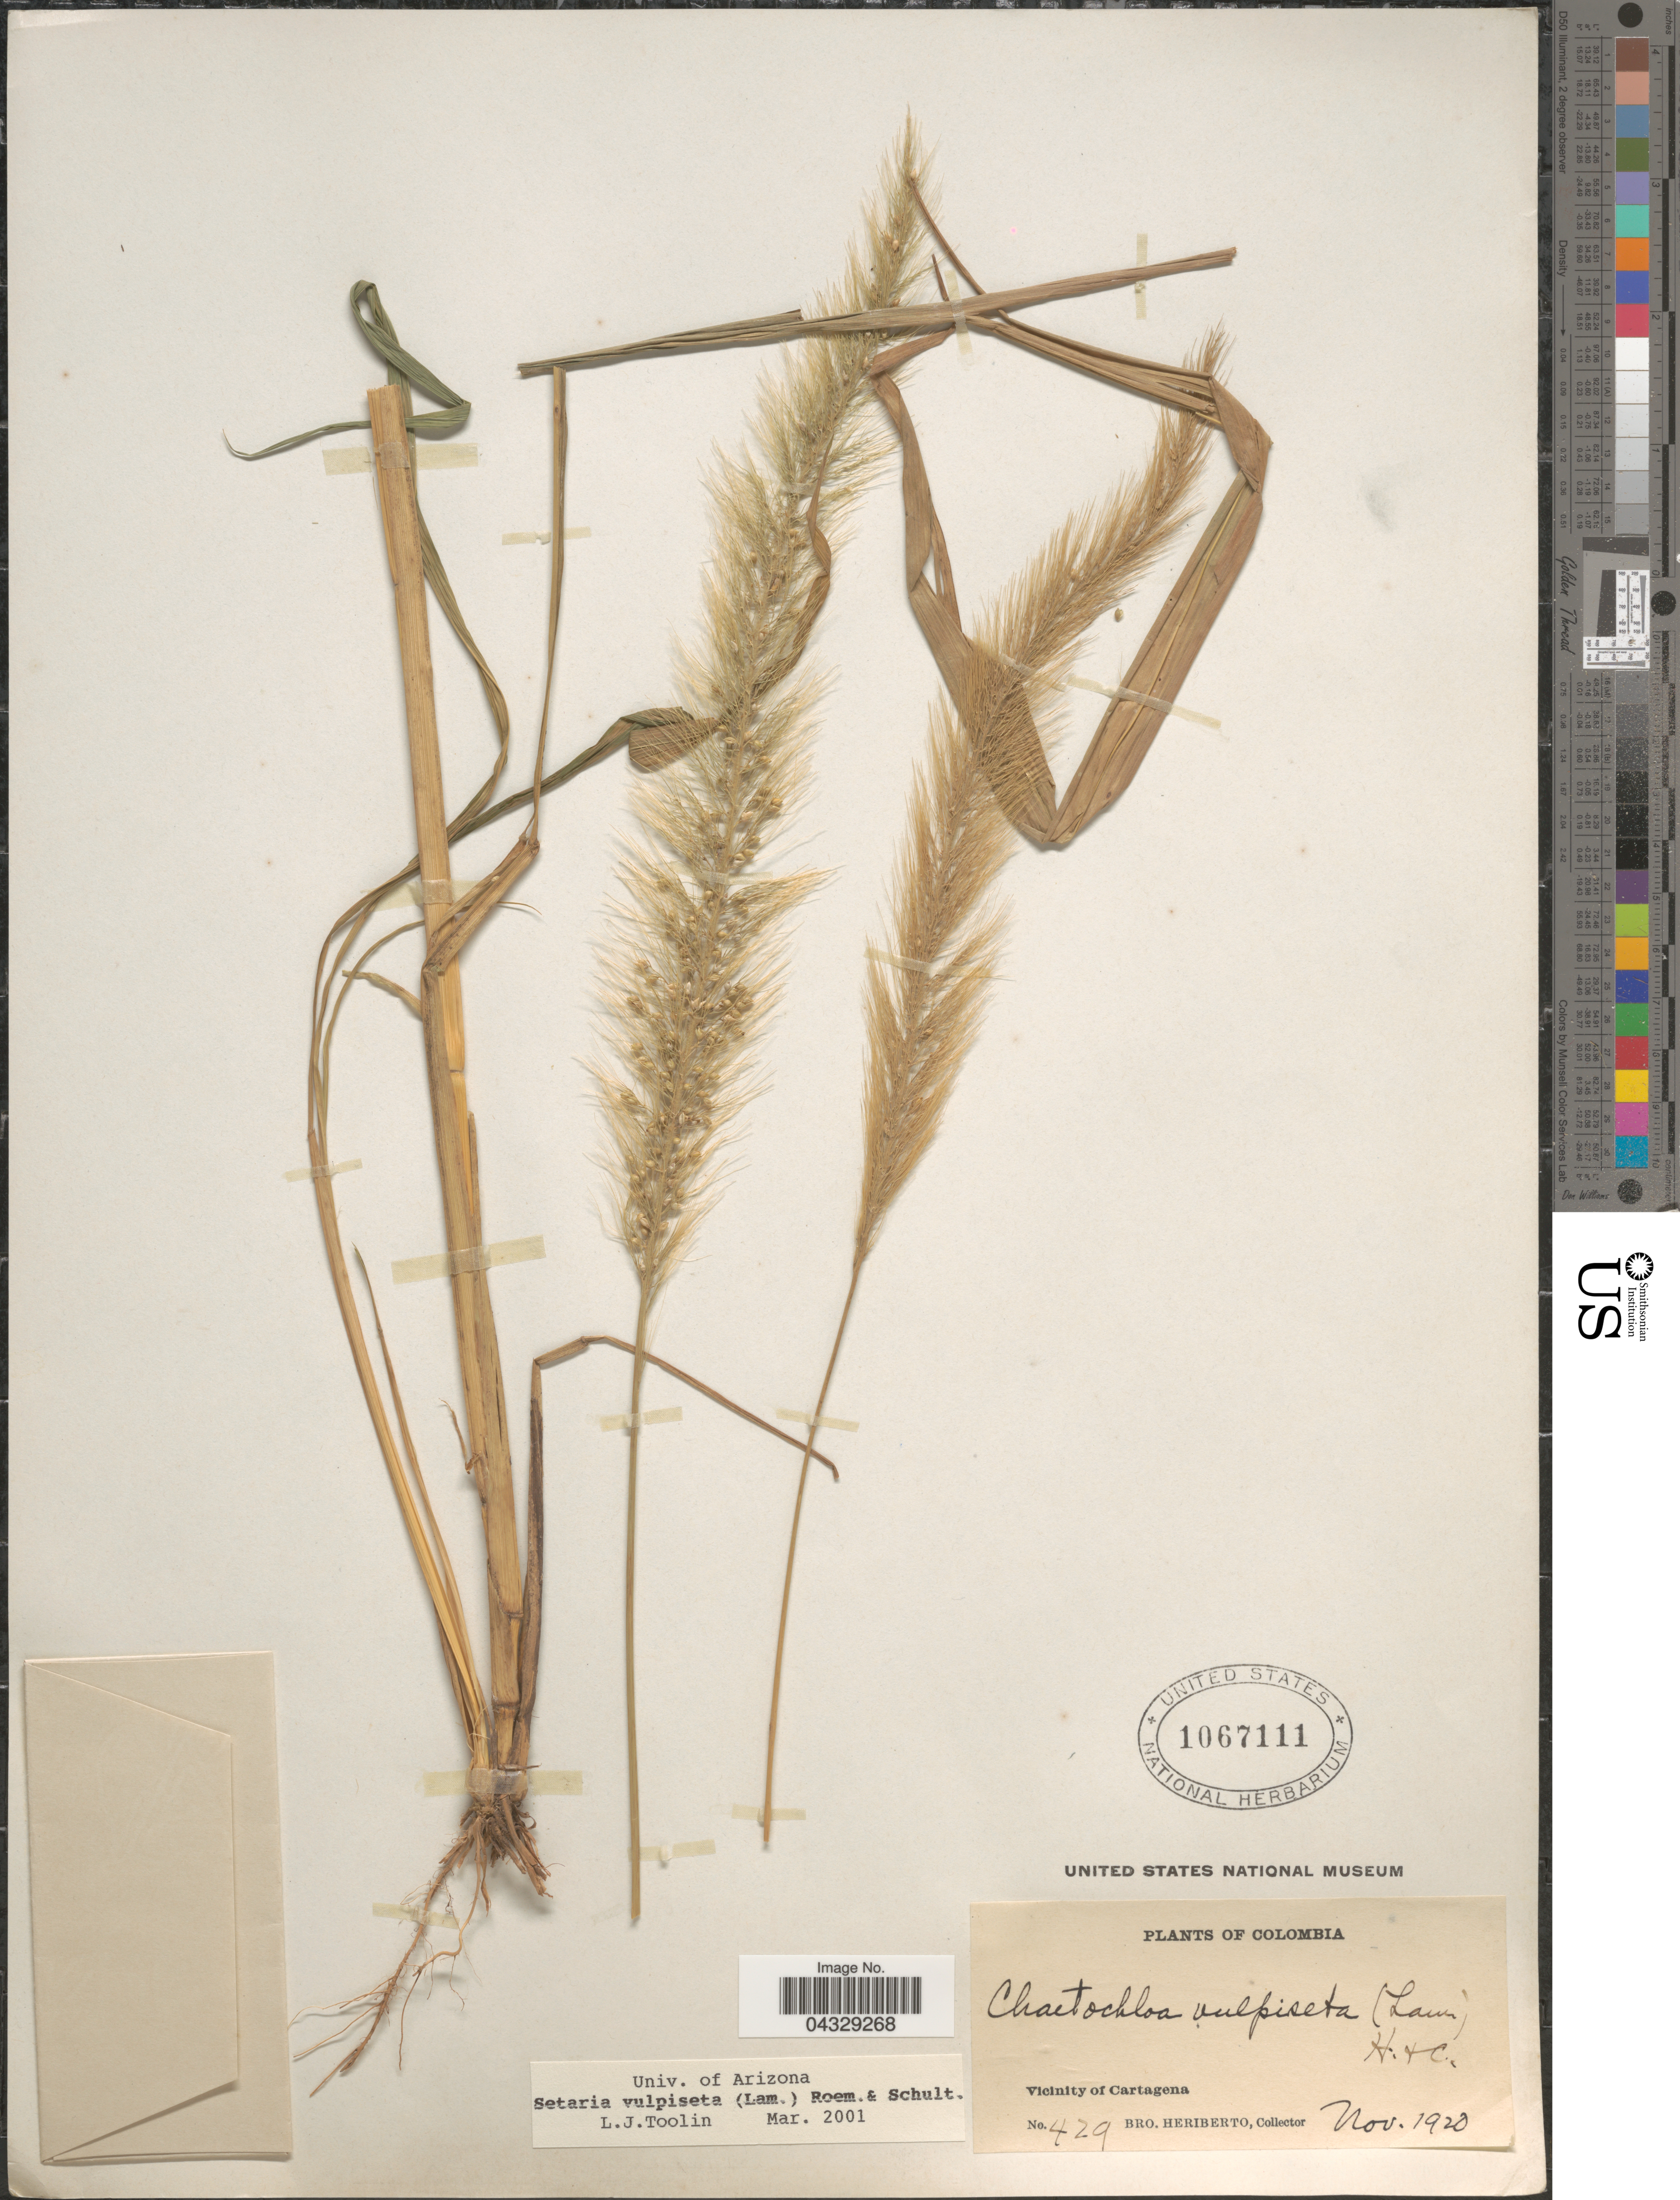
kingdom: Plantae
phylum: Tracheophyta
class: Liliopsida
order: Poales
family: Poaceae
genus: Setaria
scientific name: Setaria vulpiseta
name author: (Lam.) Roem. & Schult.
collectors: B. Heriberto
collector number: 429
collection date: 1920-11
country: Colombia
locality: Vicinity of Cartagena.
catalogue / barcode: US 1067111